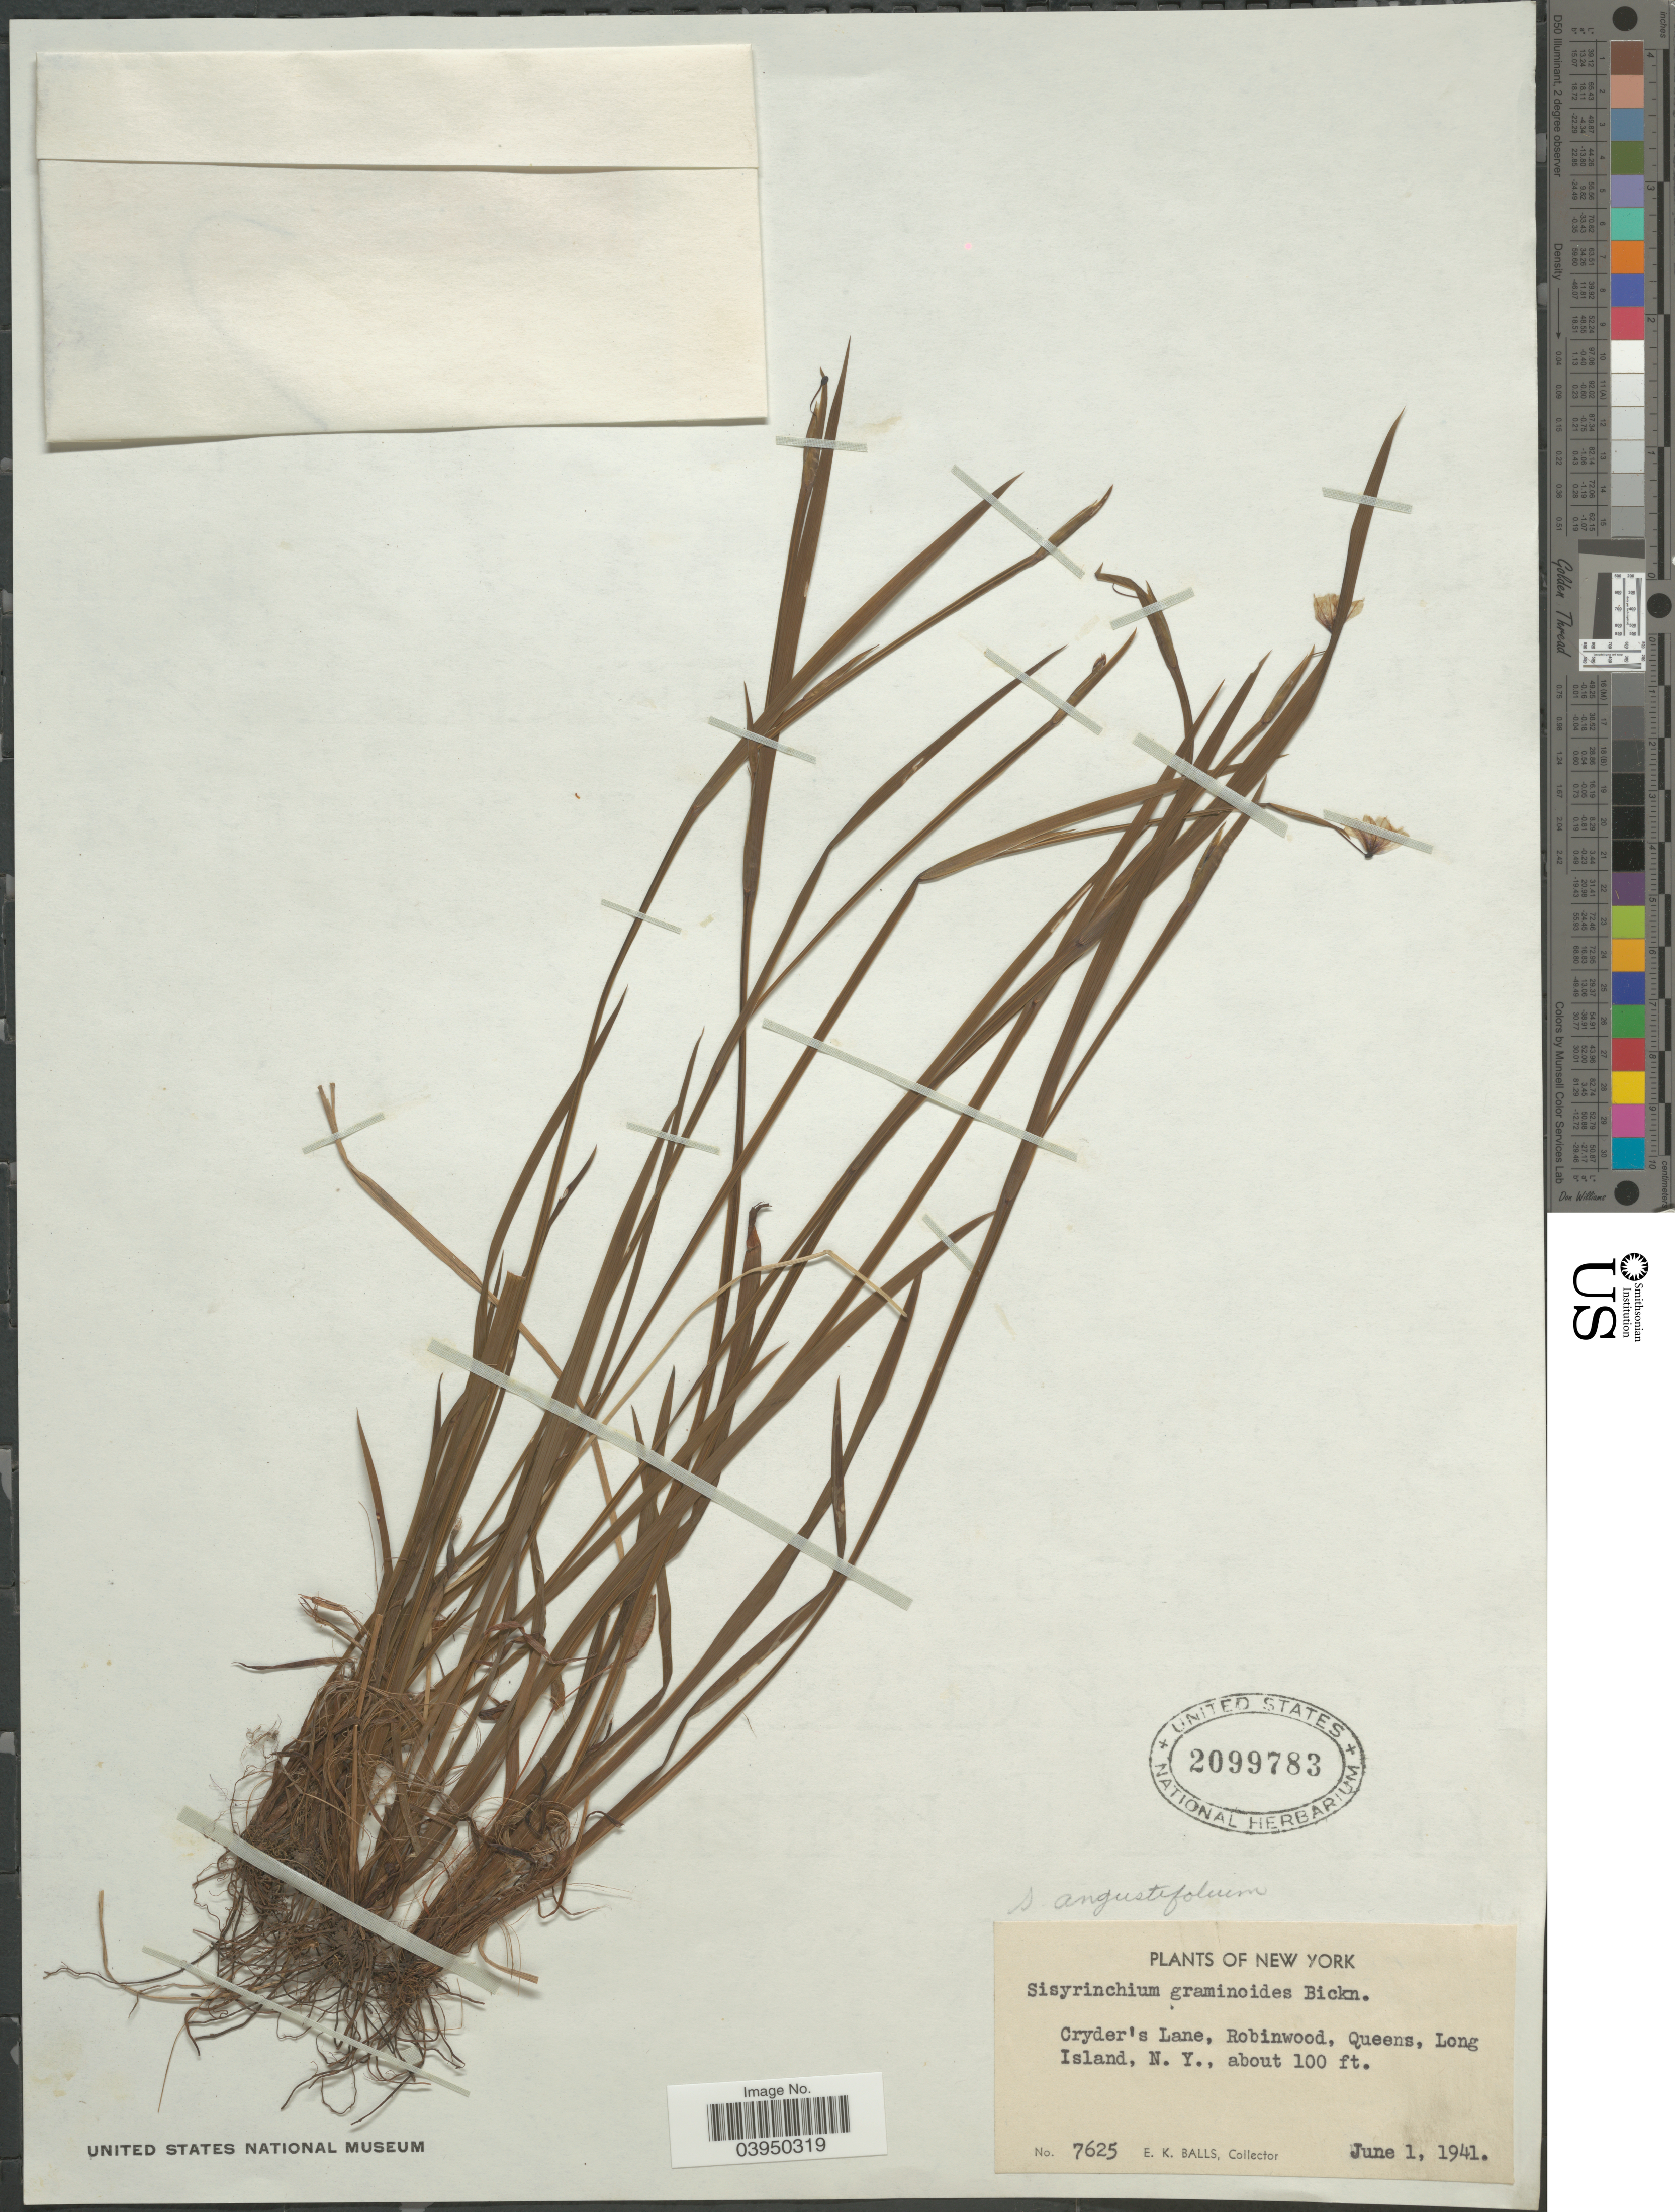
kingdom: Plantae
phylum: Tracheophyta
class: Liliopsida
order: Asparagales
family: Iridaceae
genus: Sisyrinchium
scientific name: Sisyrinchium angustifolium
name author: Mill.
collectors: E. K. Balls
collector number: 7625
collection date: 1941-06-01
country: United States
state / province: New York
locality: Cryder's Lane, Robinwood, Queens, Long Island.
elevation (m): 30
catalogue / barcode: US 2099783